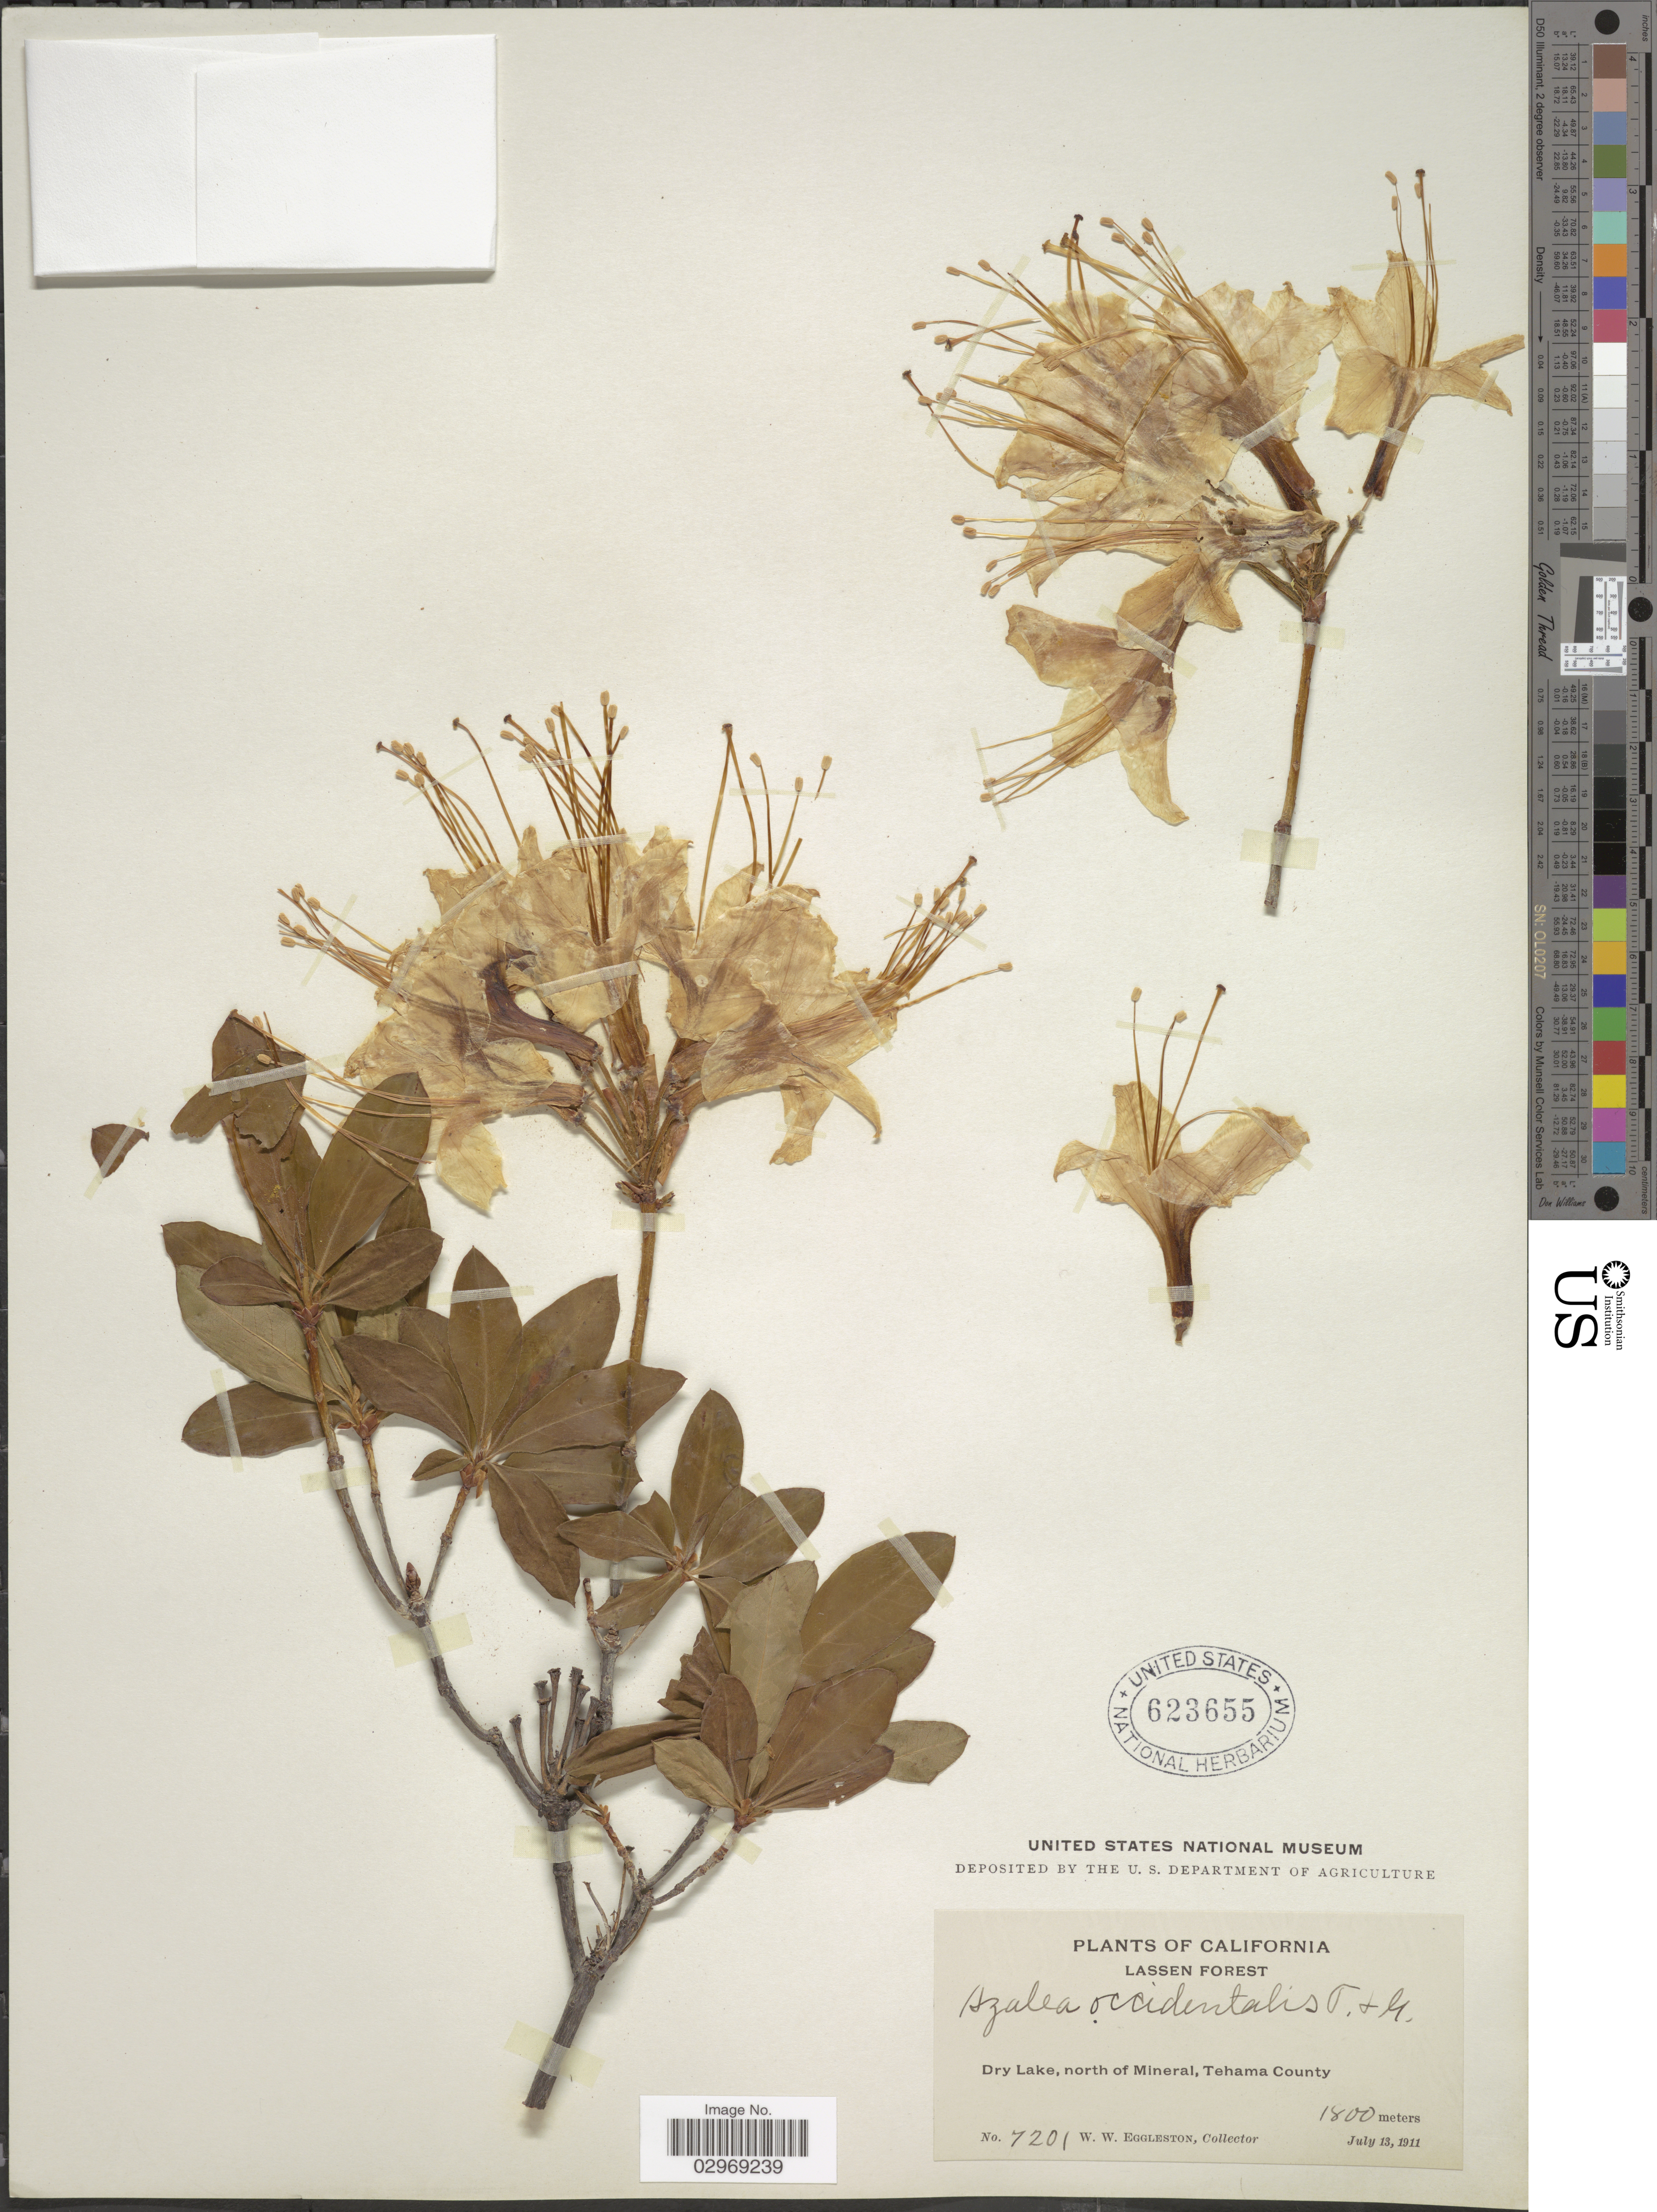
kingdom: Plantae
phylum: Tracheophyta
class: Magnoliopsida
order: Ericales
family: Ericaceae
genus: Rhododendron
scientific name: Rhododendron occidentale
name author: (Torr. & A. Gray) A. Gray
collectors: W. W. Eggleston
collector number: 7201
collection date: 1911-07-13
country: United States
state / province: California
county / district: Tehama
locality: Lassen Forest. Dry Lake, north of Mineral, Tehama County.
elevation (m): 1800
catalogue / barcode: US 623655